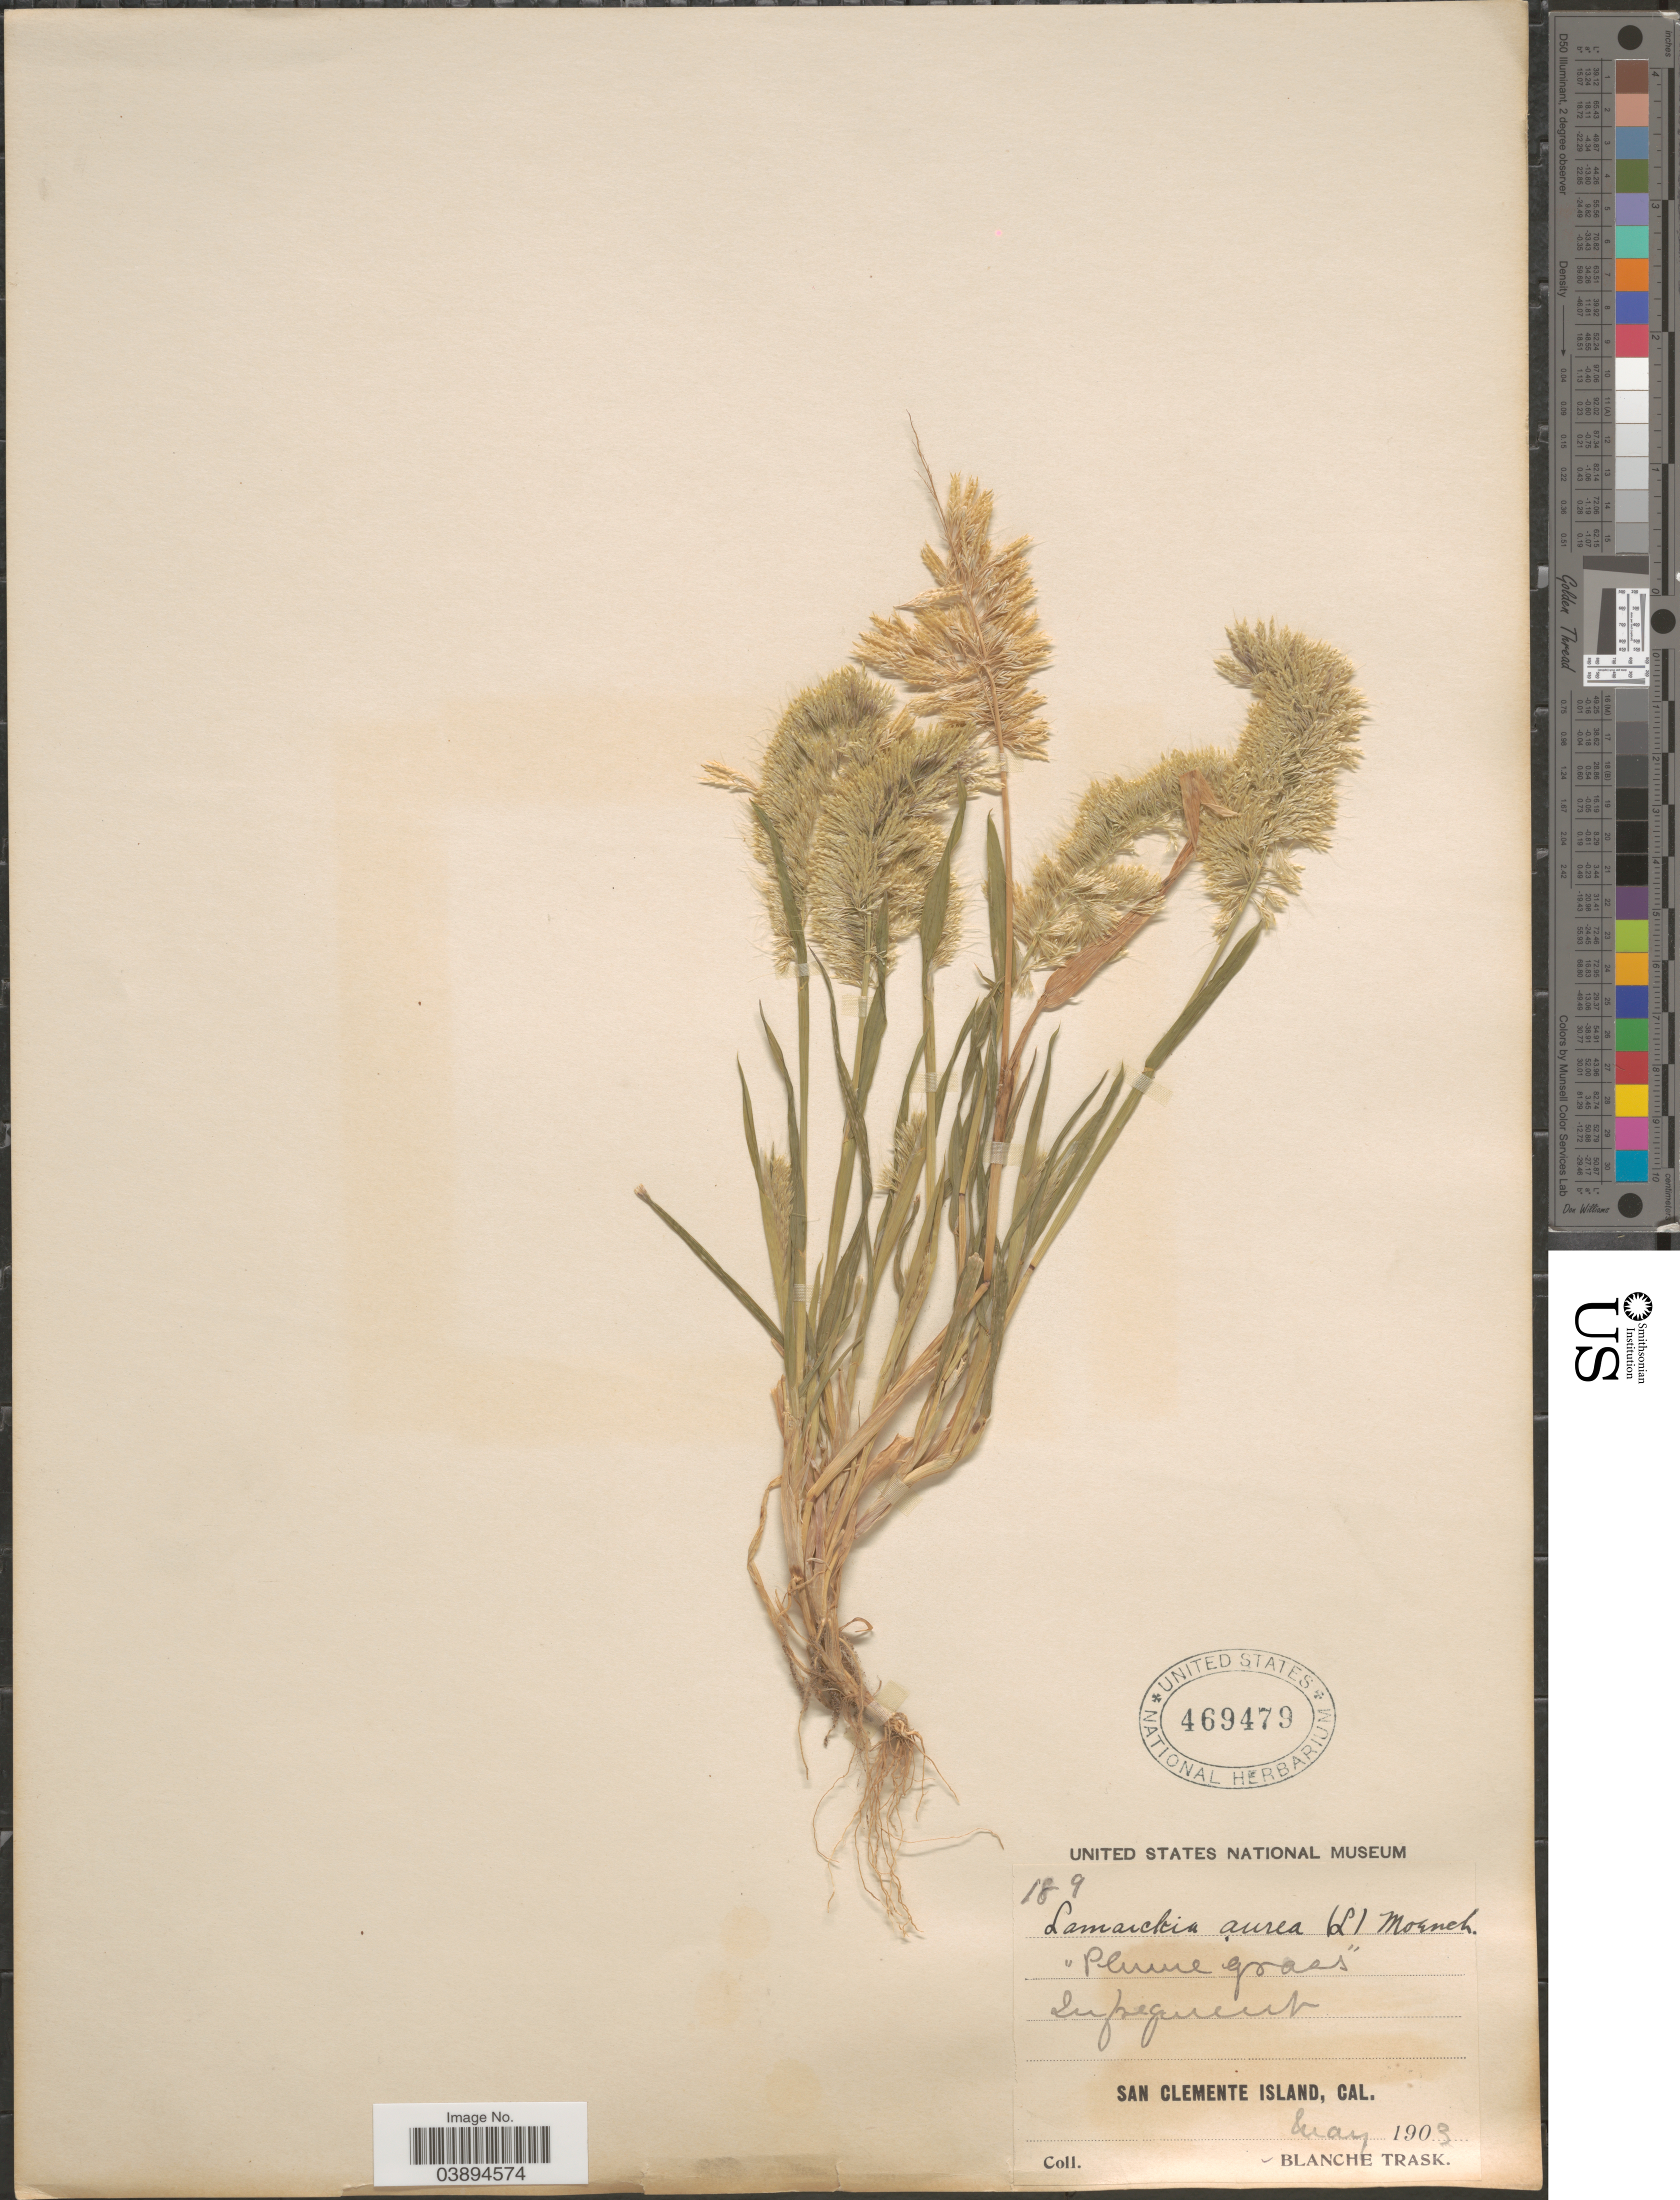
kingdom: Plantae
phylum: Tracheophyta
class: Liliopsida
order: Poales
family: Poaceae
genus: Lamarckia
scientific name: Lamarckia aurea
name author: (L.) Moench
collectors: B. Trask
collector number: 189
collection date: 1903-05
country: United States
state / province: California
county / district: Los Angeles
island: San Clemente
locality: San Clemente Island.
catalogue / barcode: US 469479